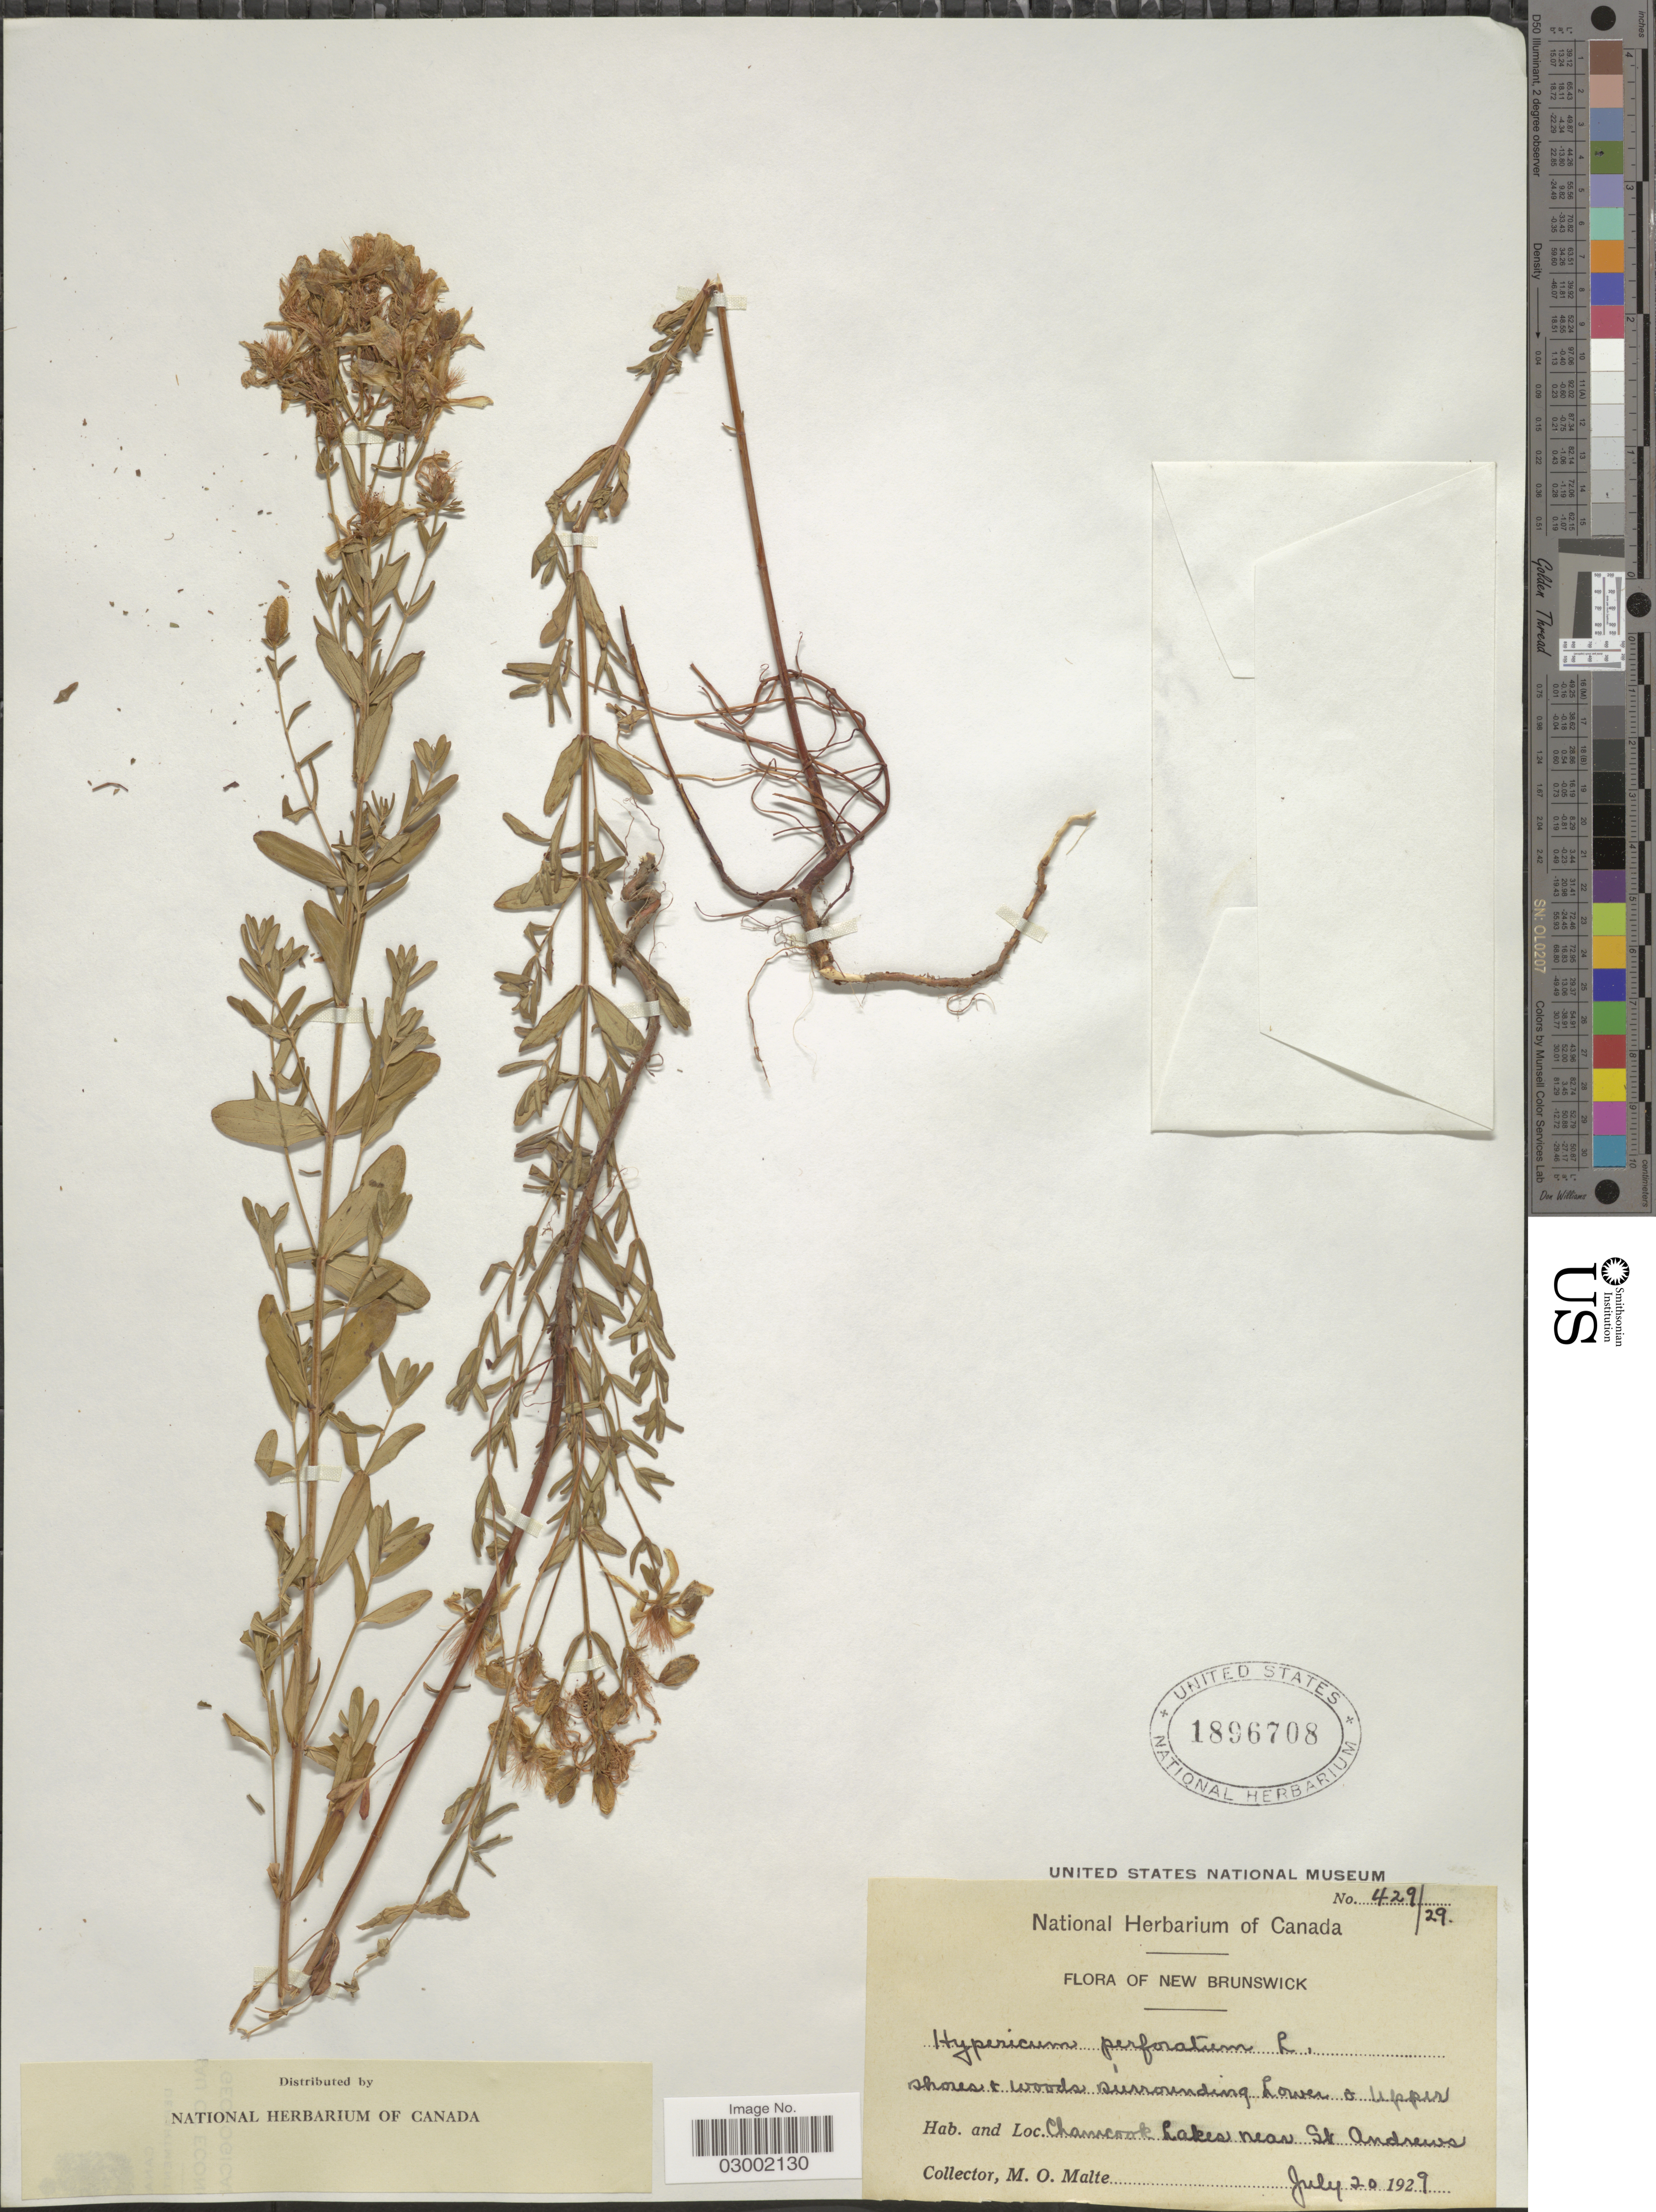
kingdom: Plantae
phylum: Tracheophyta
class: Magnoliopsida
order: Malpighiales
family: Hypericaceae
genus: Hypericum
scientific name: Hypericum perforatum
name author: L.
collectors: M. O. Malte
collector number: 429/29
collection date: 1929-07-20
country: Canada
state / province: New Brunswick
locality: Chamcook Lakes near St Andrews.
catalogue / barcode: US 1896708